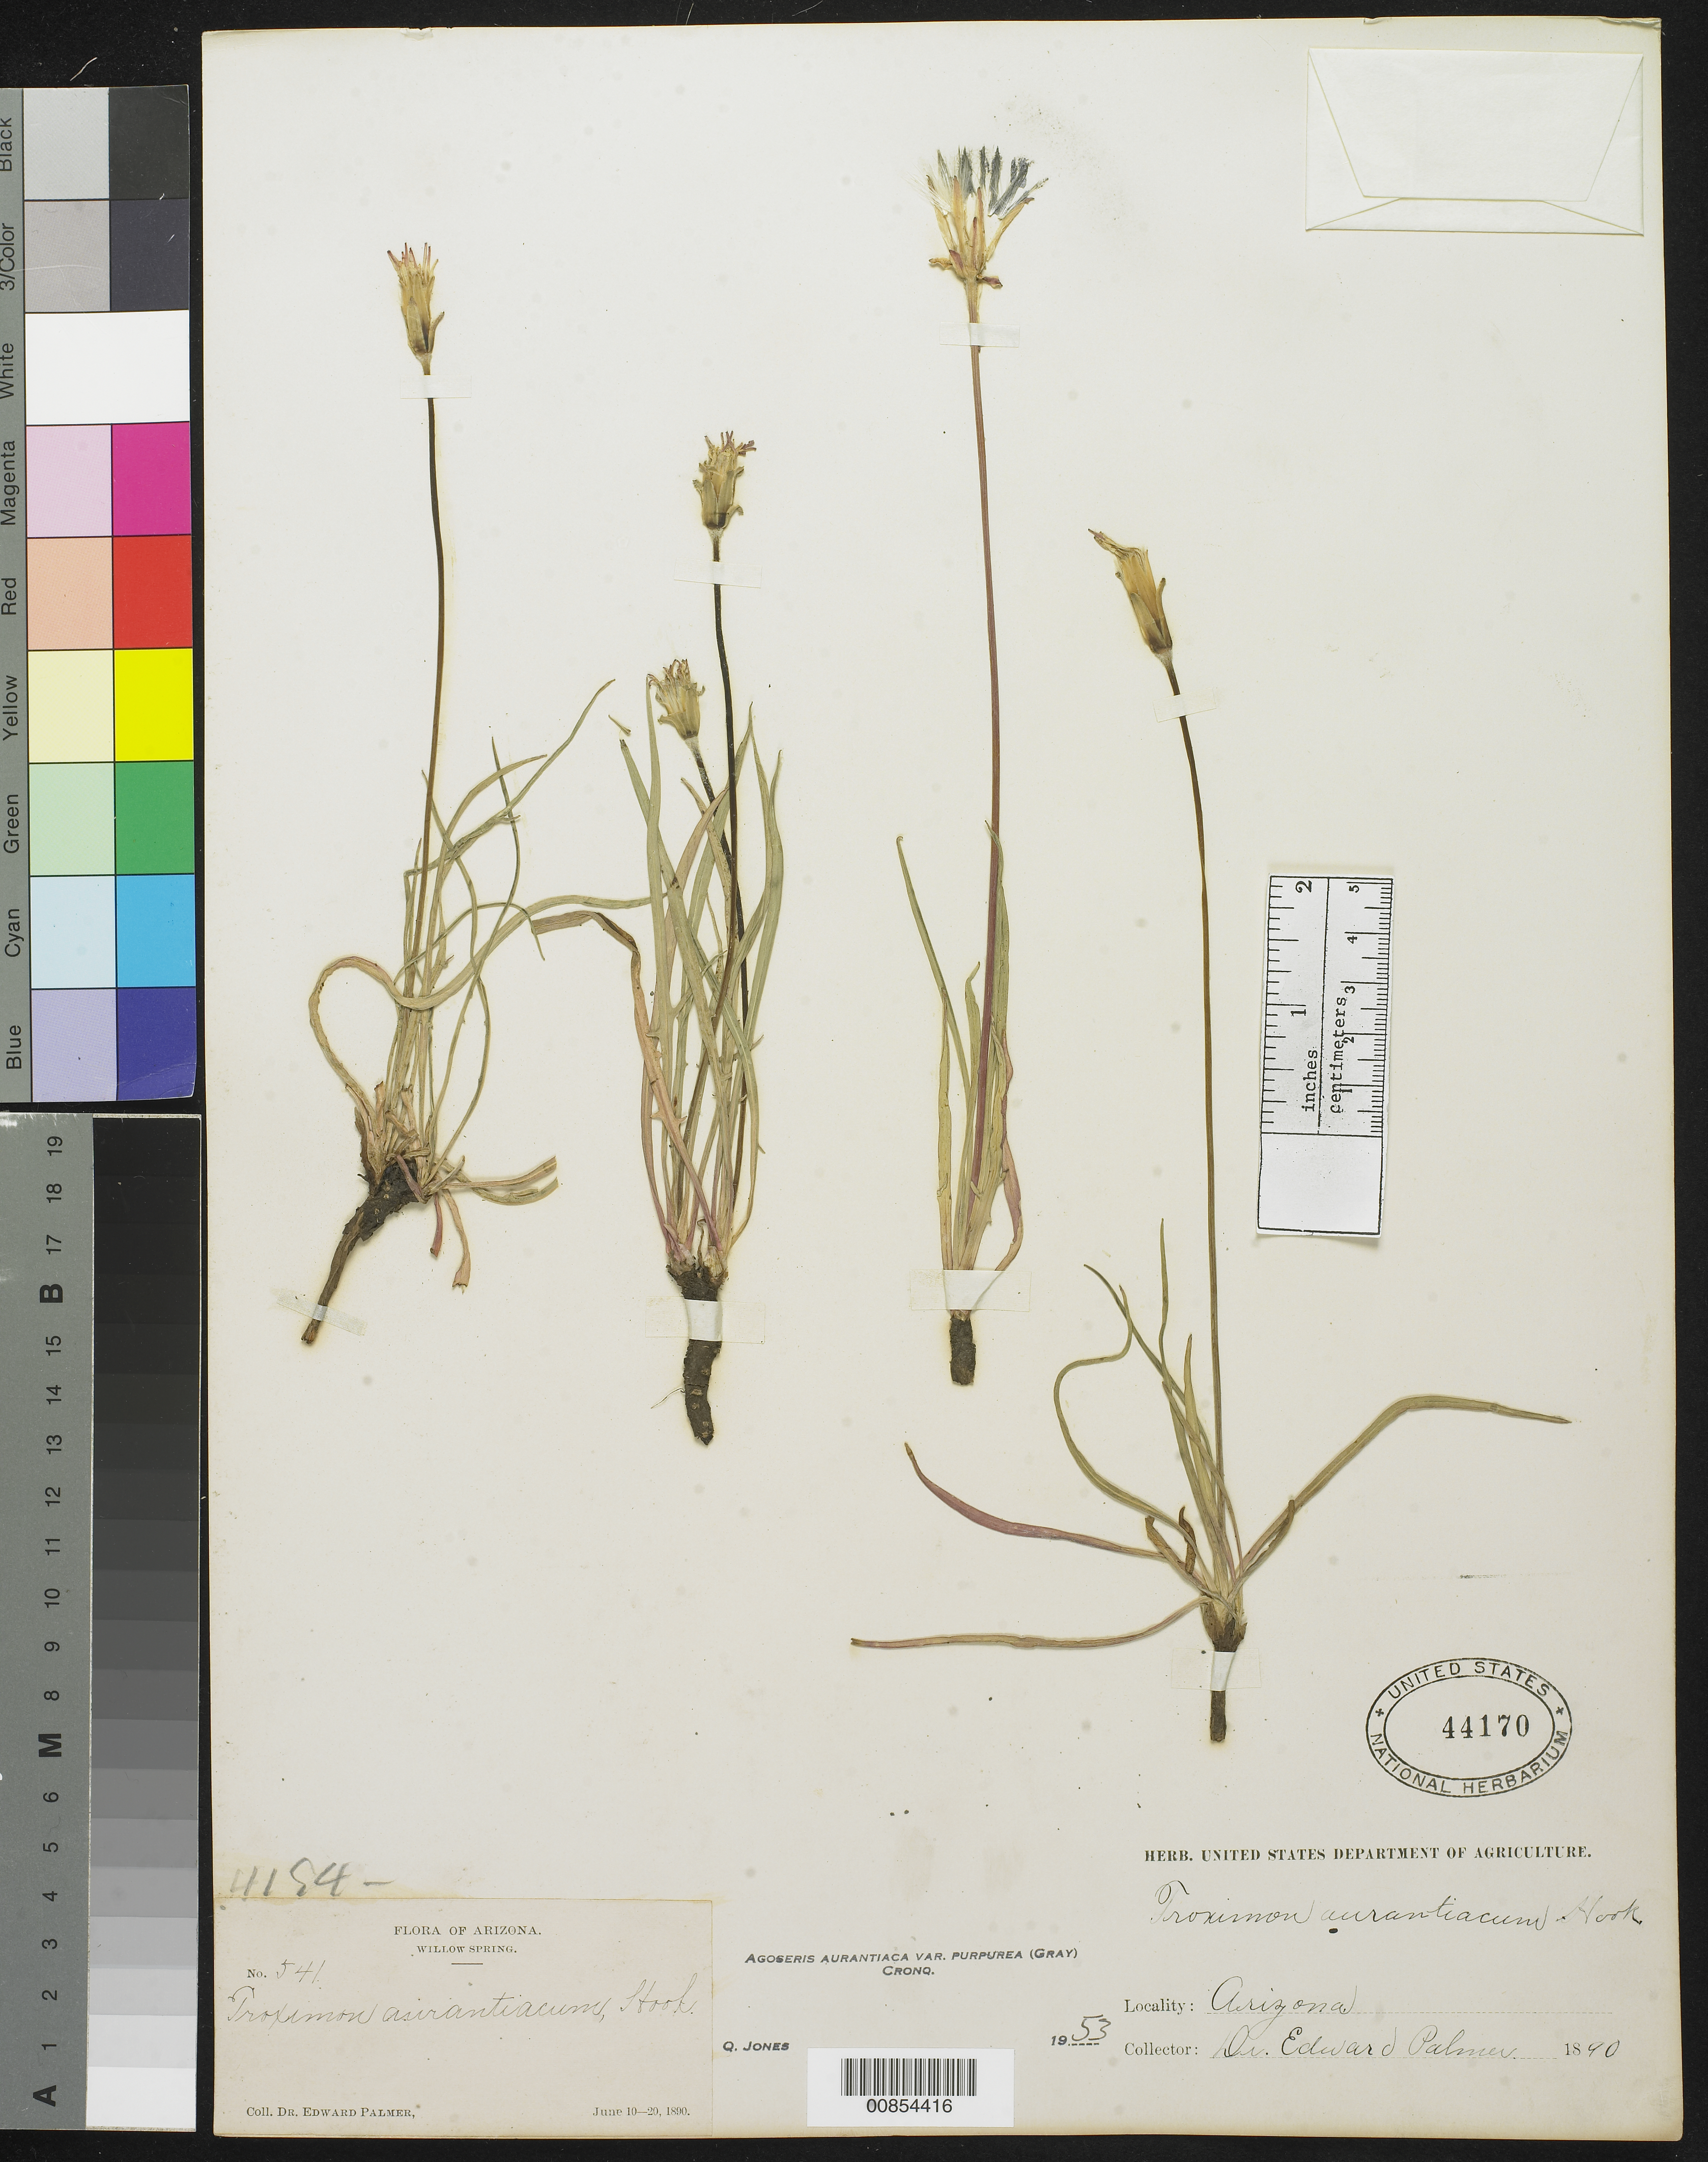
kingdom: Plantae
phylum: Tracheophyta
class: Magnoliopsida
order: Asterales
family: Asteraceae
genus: Agoseris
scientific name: Agoseris aurantiaca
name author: (Hook.) Greene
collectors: E. Palmer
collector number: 541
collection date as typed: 10 Jun 1890 to 20 Jun 1890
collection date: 1890-06-10/1890-06-20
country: United States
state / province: Arizona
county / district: Coconino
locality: Willow Spring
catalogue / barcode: US 44170